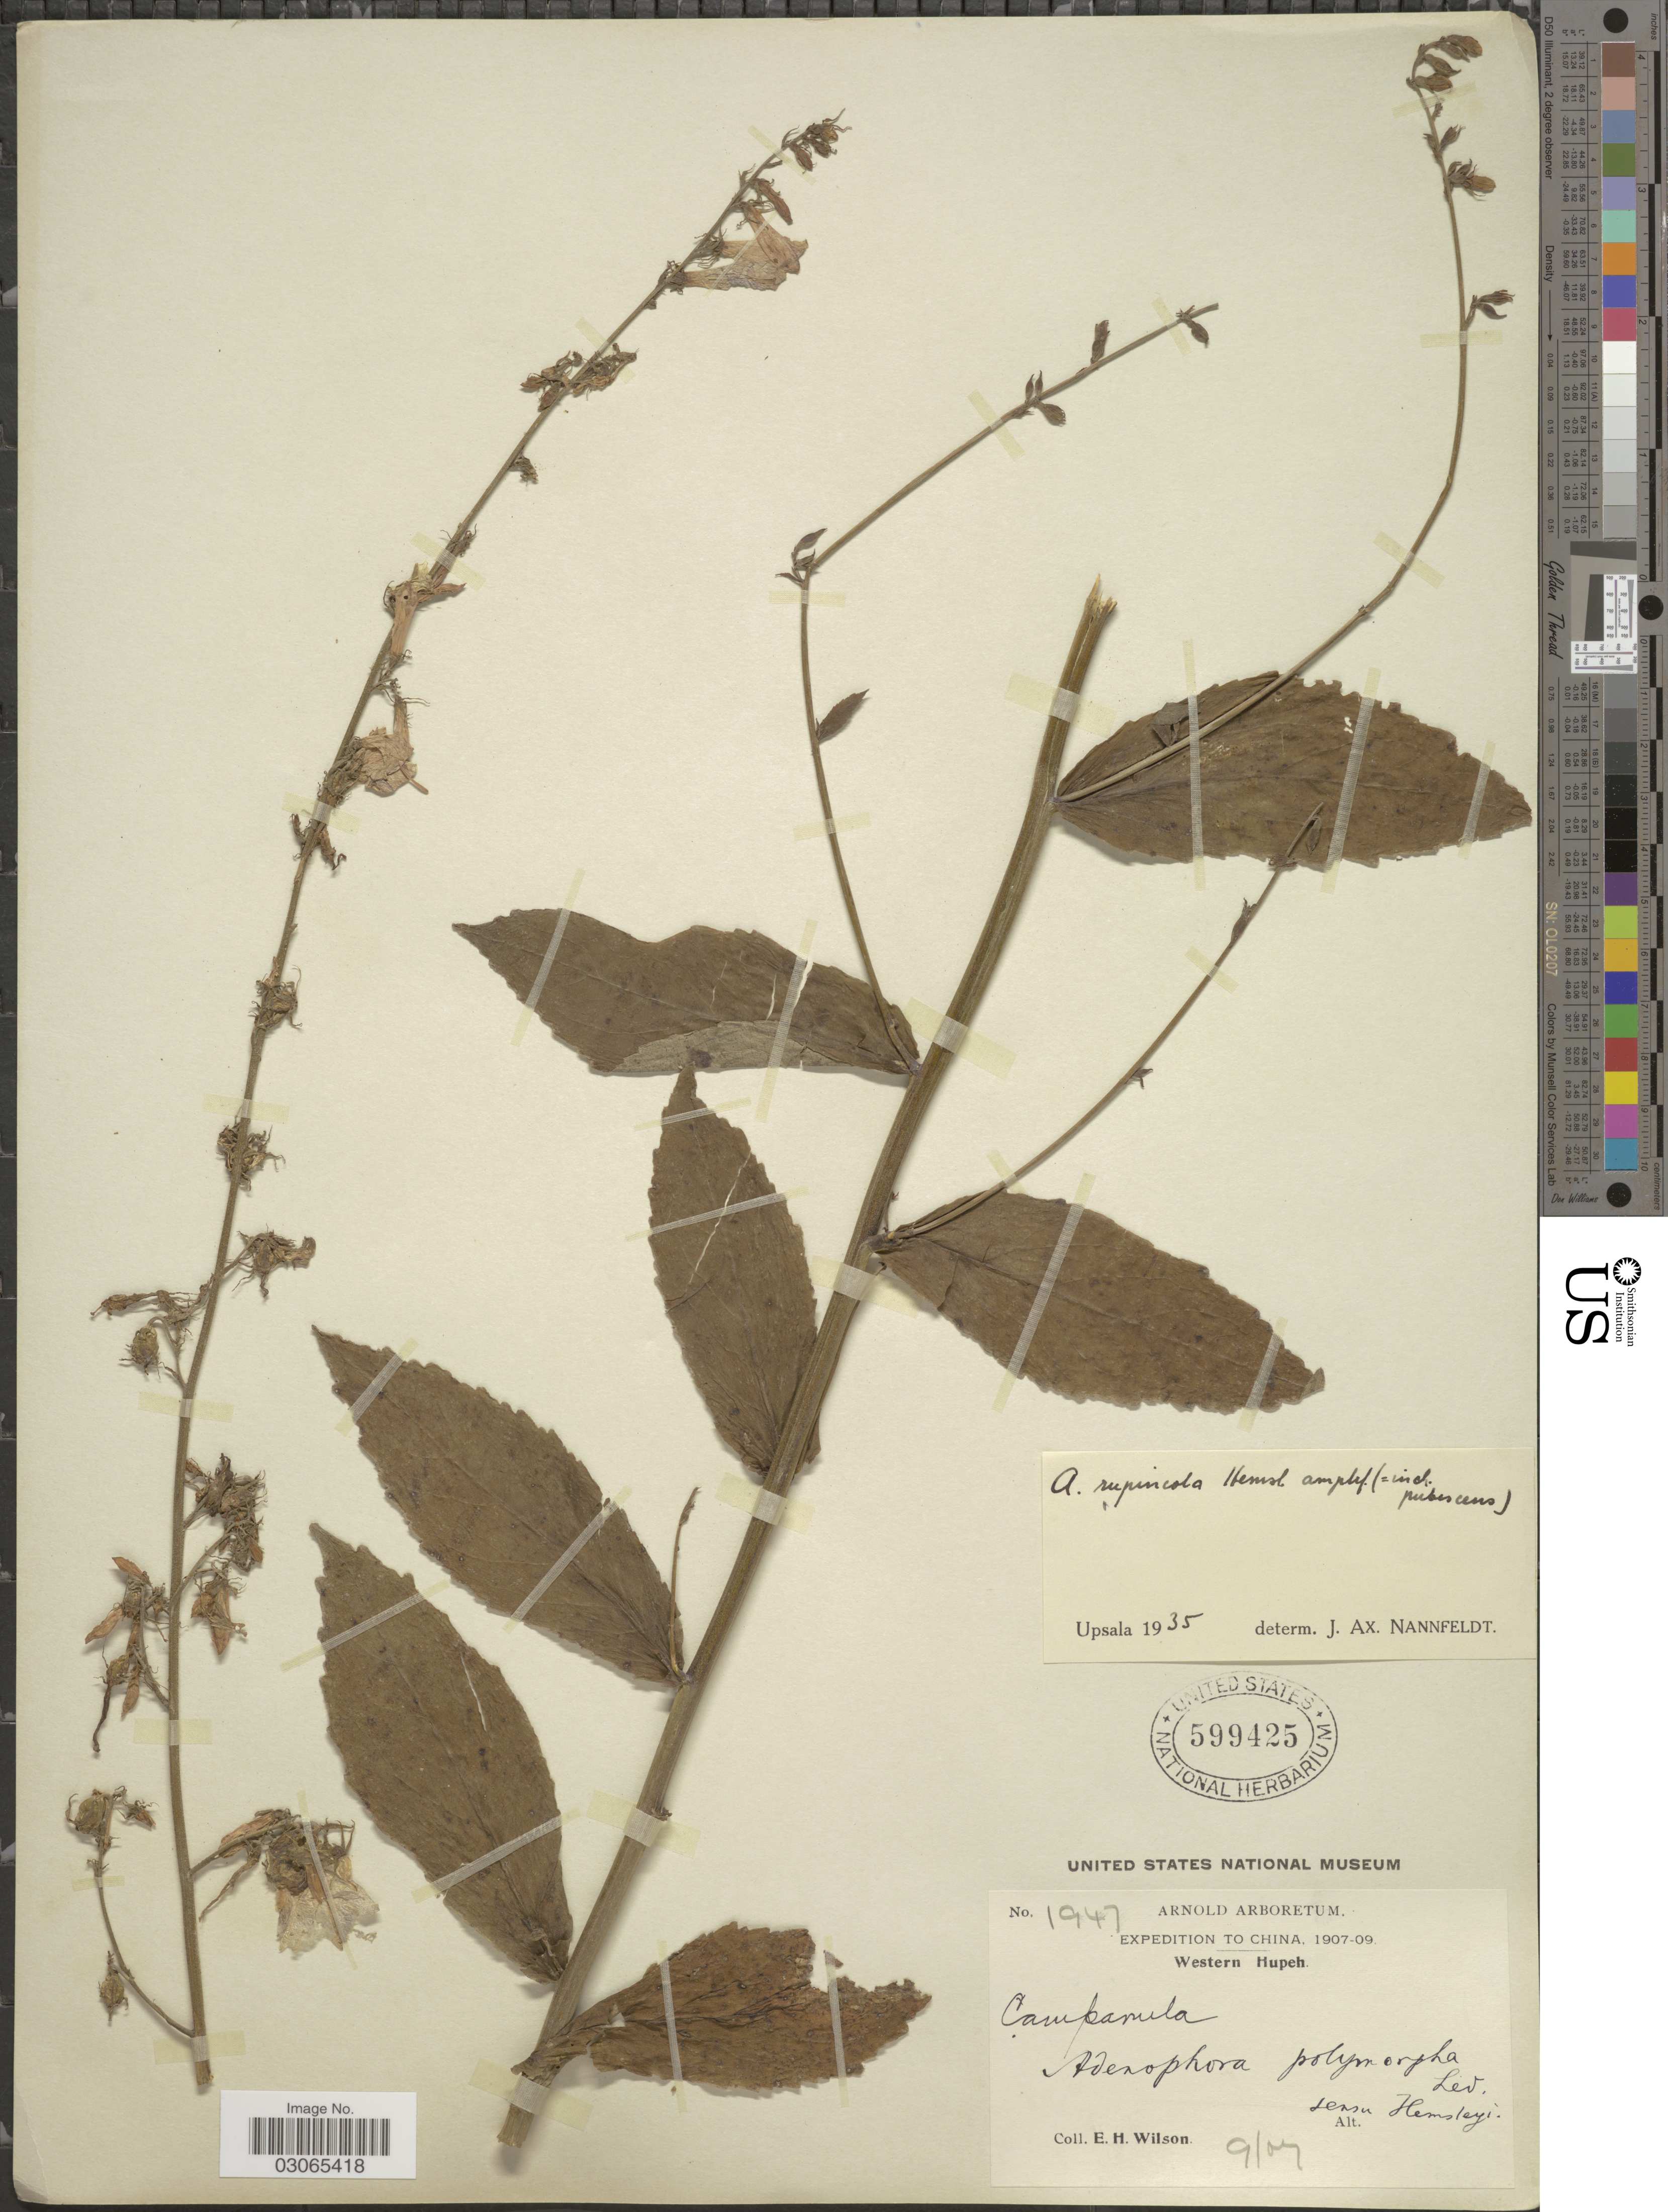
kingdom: Plantae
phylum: Tracheophyta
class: Magnoliopsida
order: Asterales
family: Campanulaceae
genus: Adenophora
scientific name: Adenophora rupincola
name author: Hemsl.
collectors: E. Wilson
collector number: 1947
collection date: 1907-09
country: China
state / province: Hubei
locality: Western Hupeh.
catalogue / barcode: US 99425